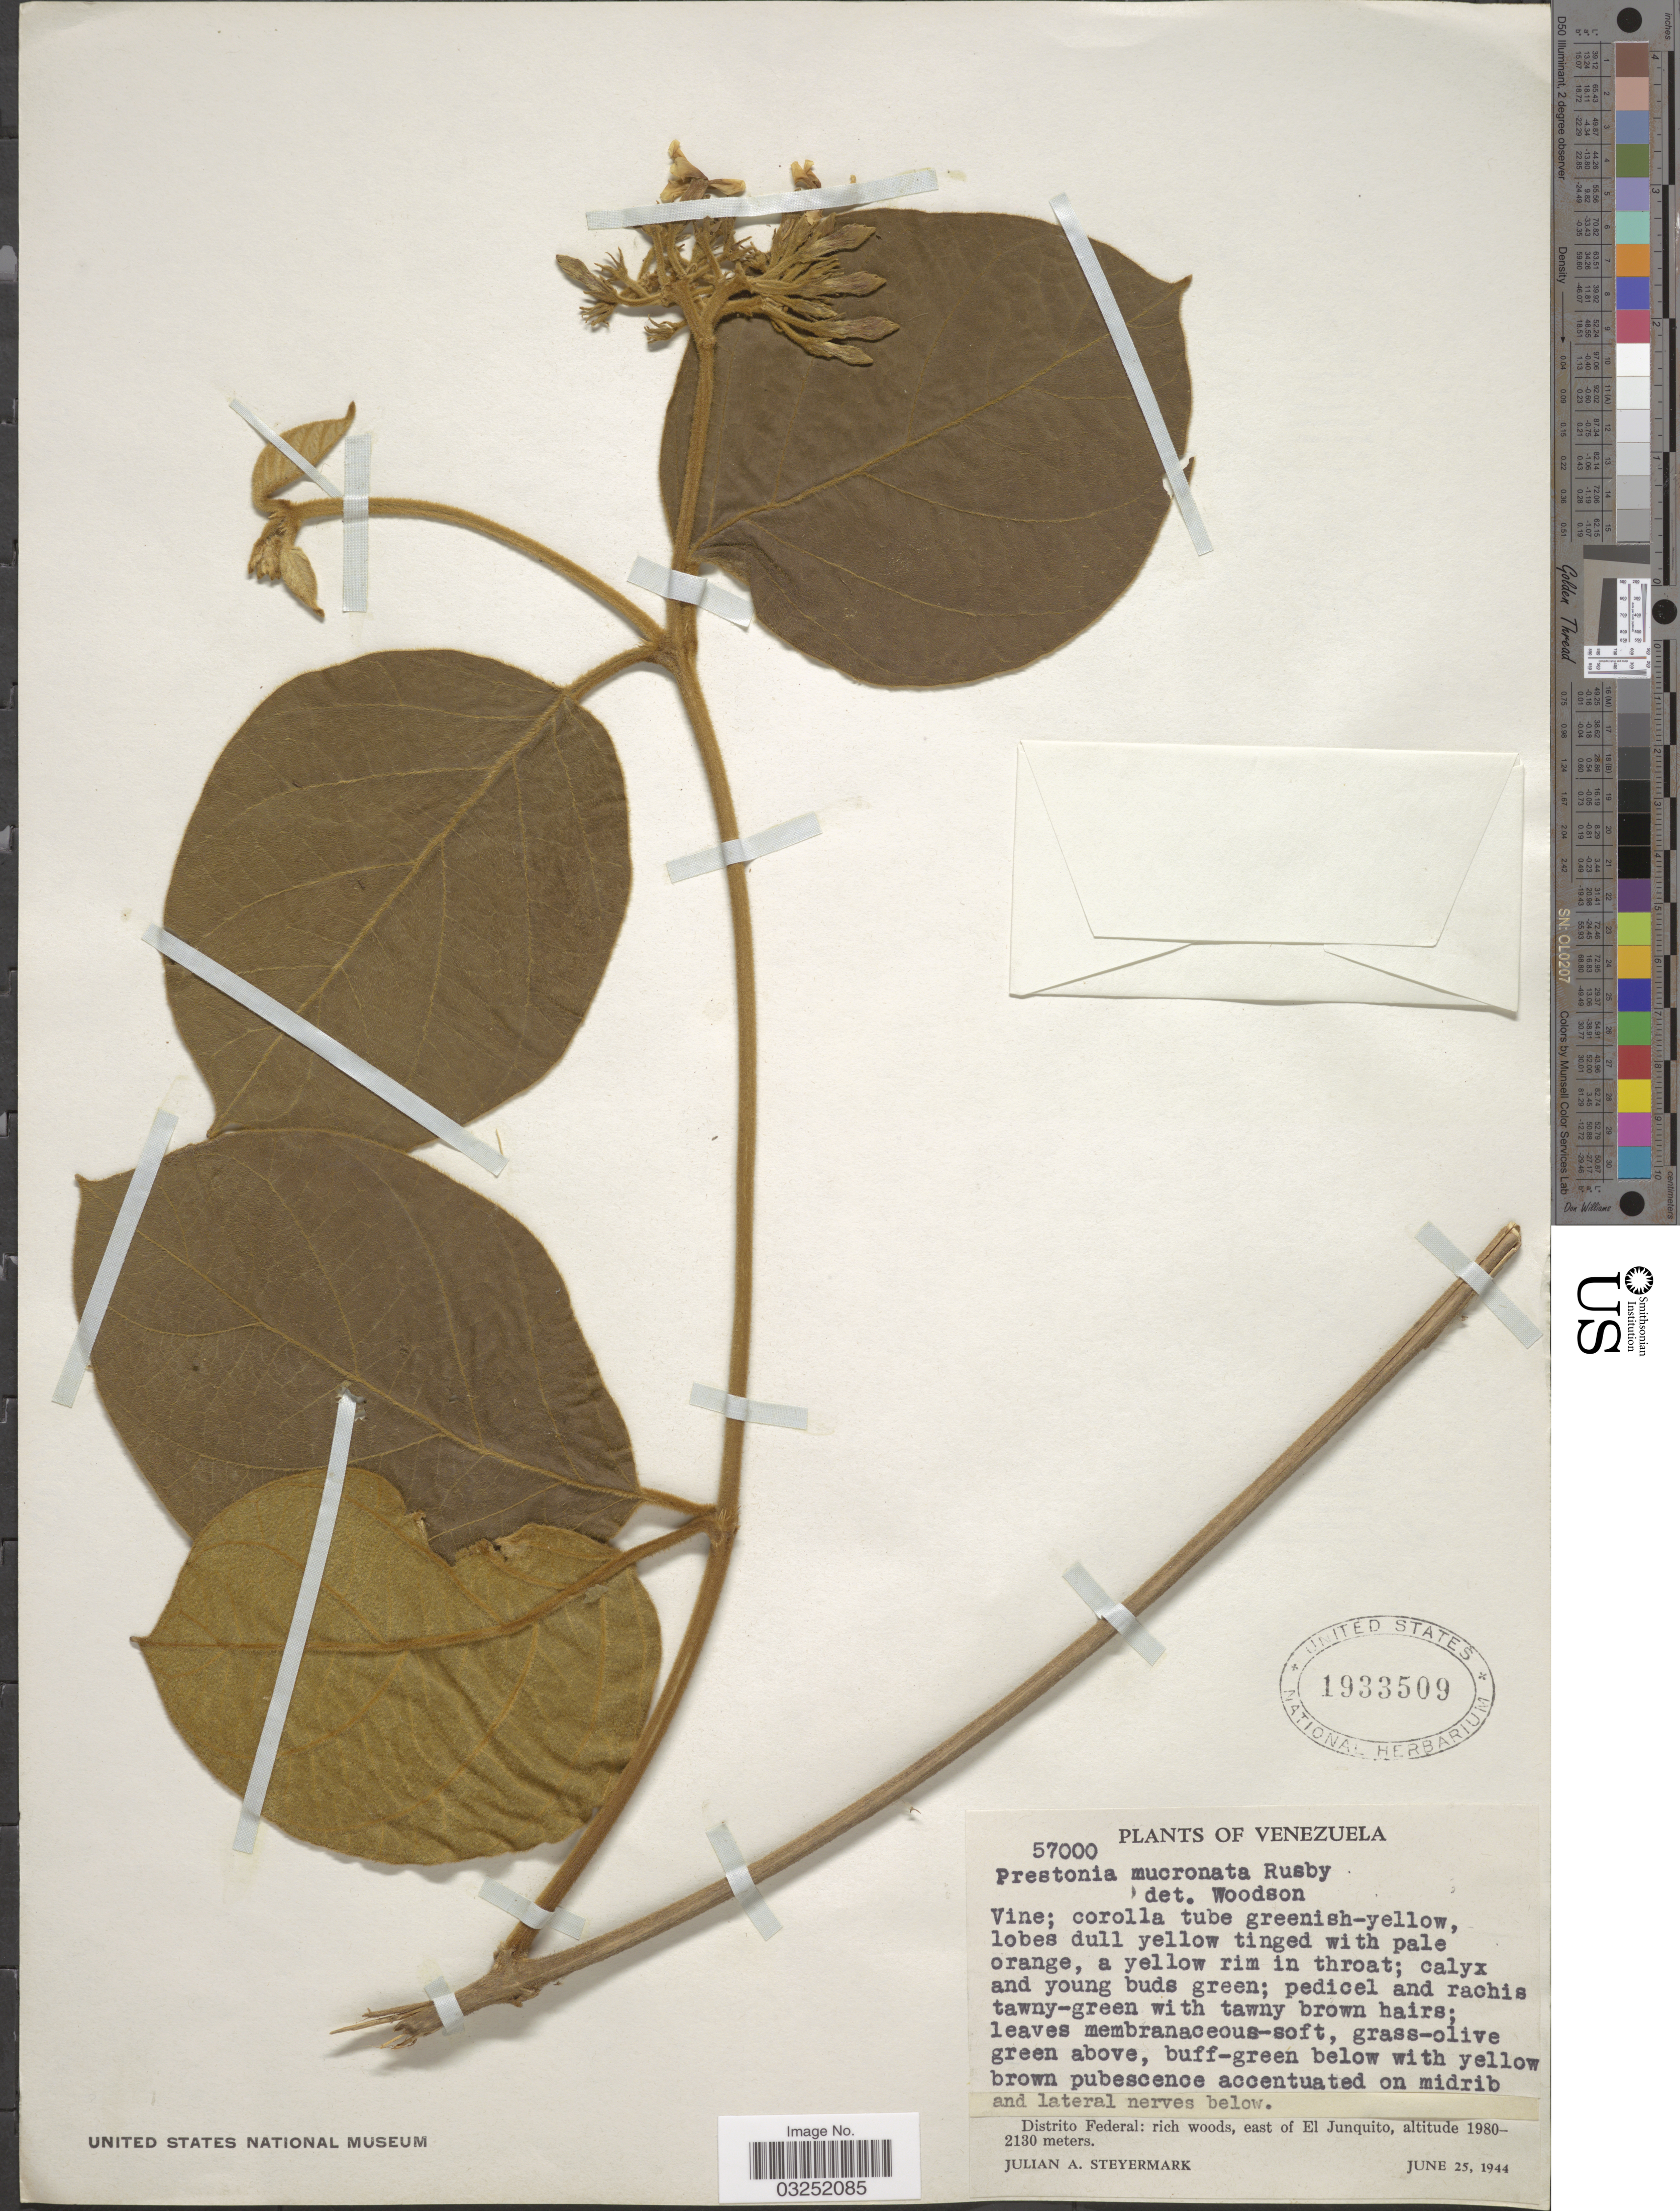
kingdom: Plantae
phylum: Tracheophyta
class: Magnoliopsida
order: Gentianales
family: Apocynaceae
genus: Prestonia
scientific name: Prestonia mucronata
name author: Rusby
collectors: J. Steyermark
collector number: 57000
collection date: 1944-06-25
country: Venezuela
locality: Distrito Federal: rich woods, east of El Junquito.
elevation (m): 1980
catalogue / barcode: US 1933509